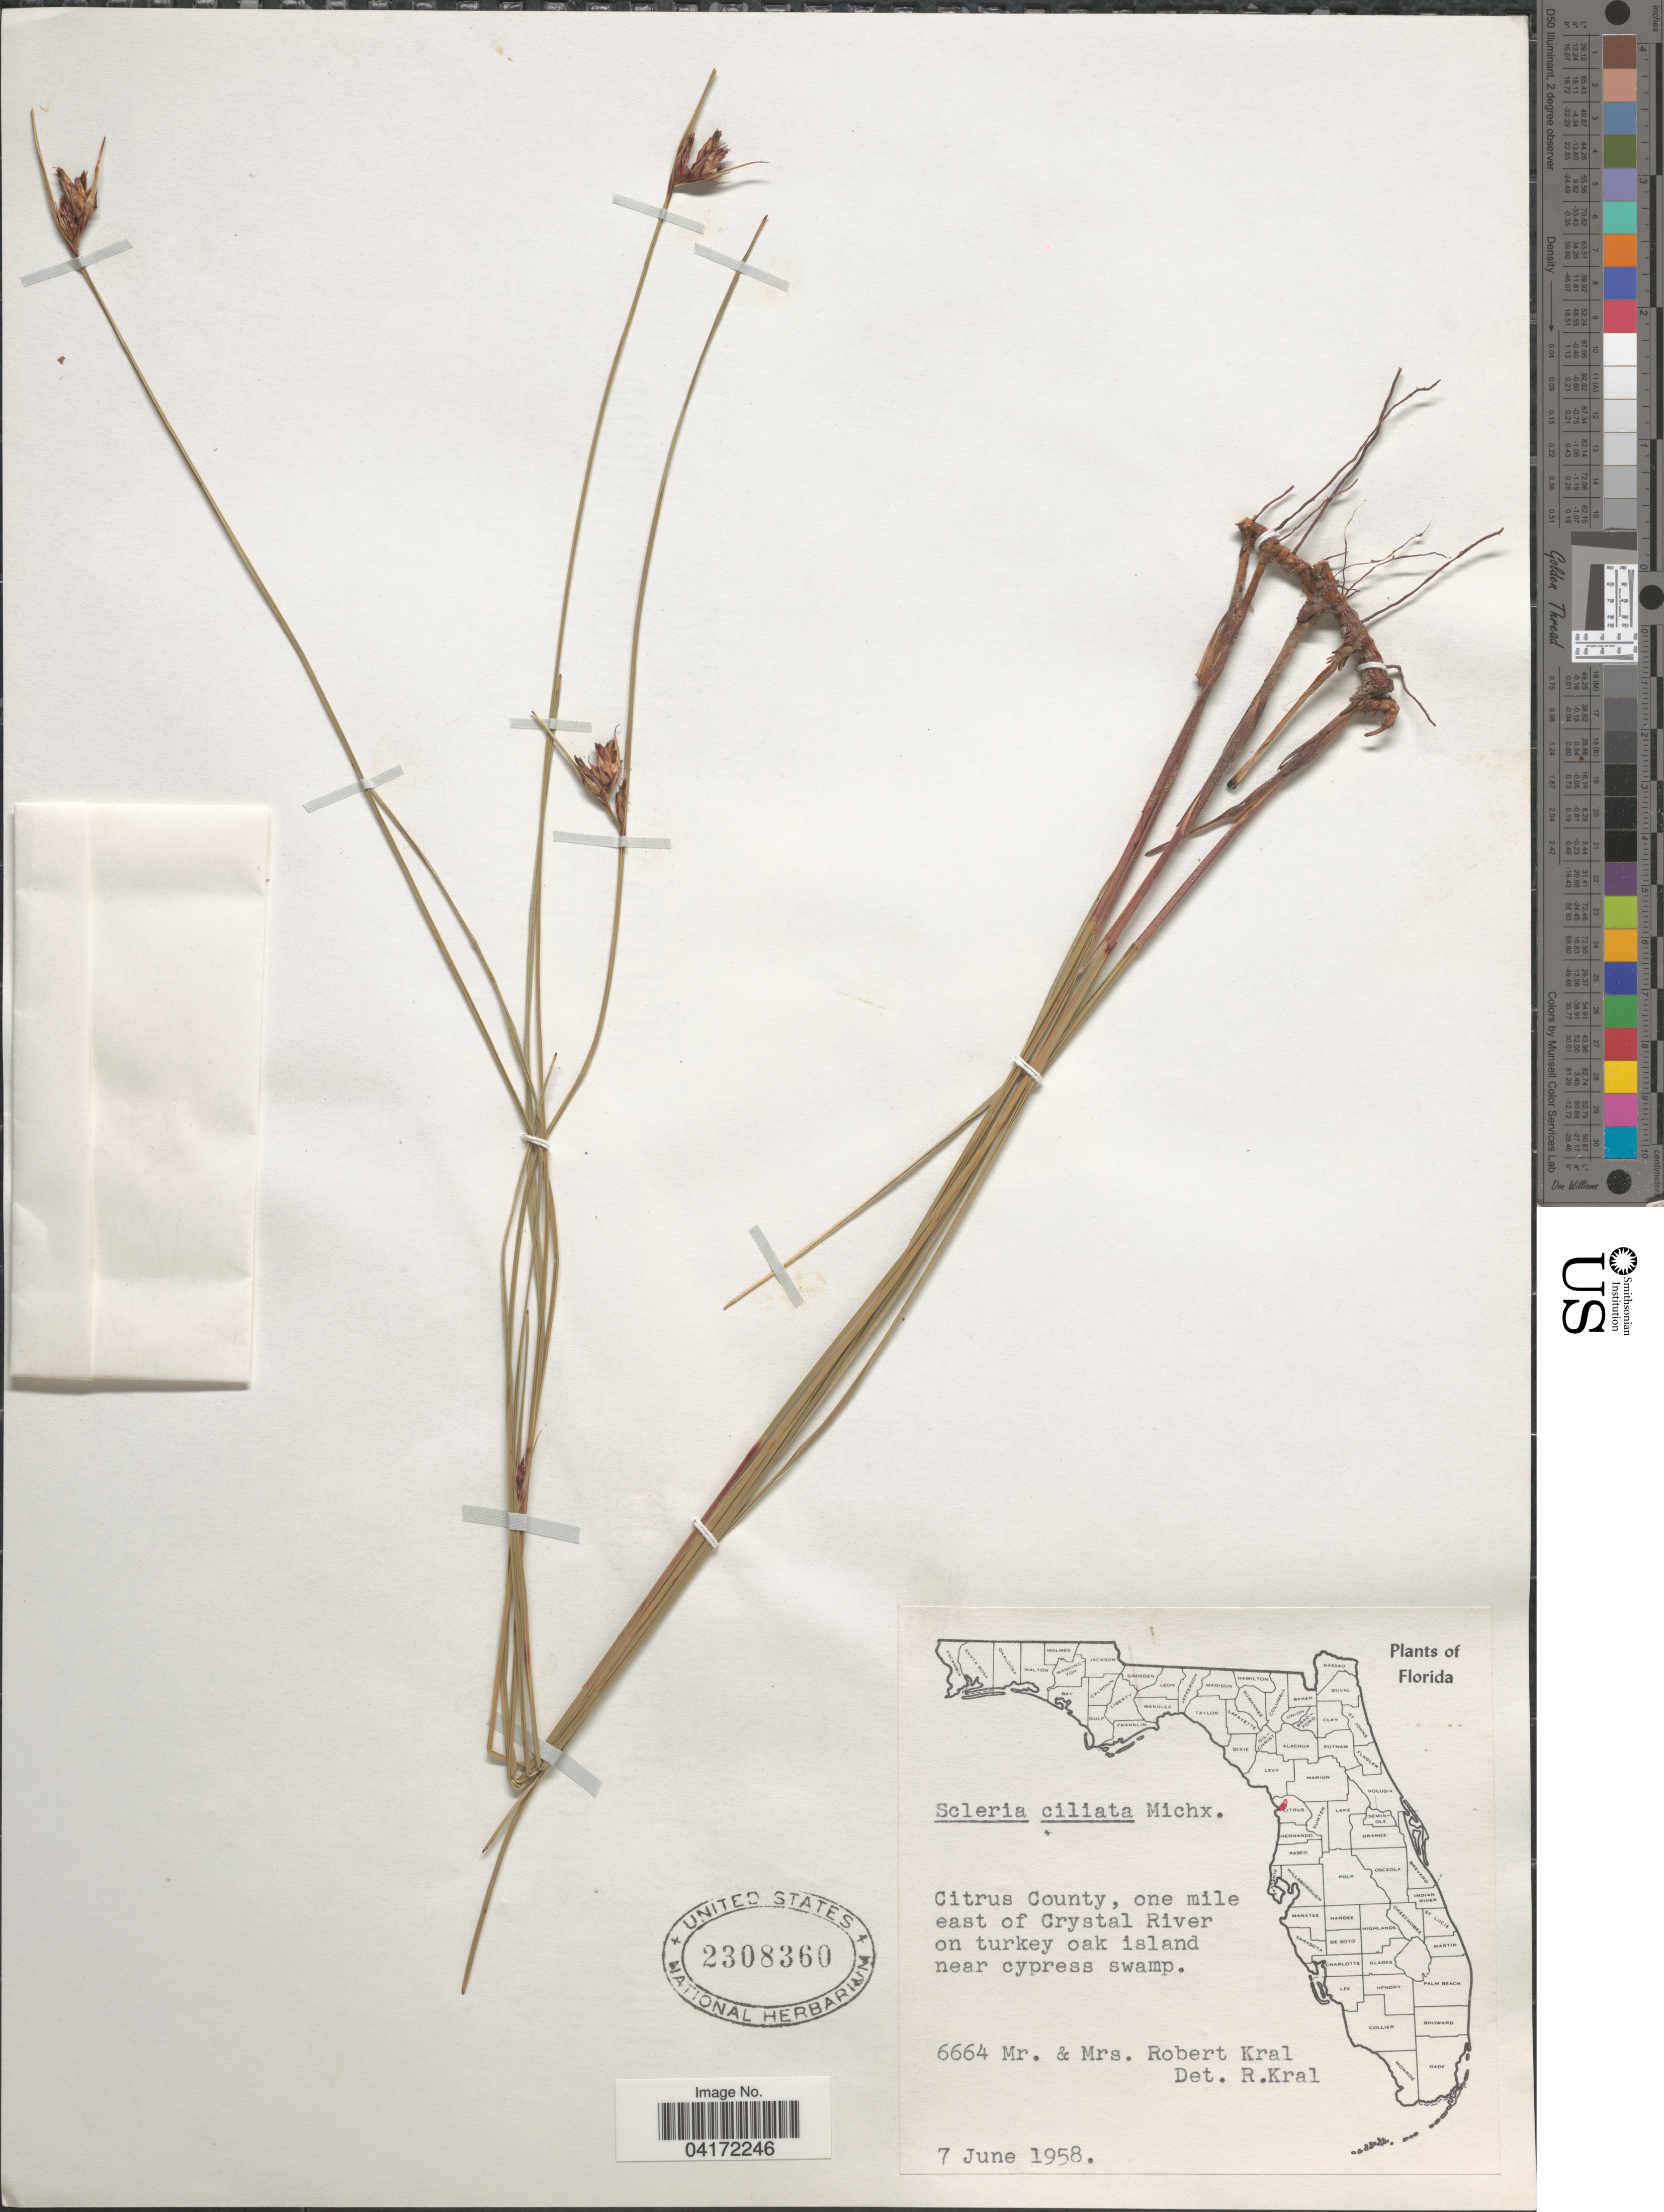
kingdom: Plantae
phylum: Tracheophyta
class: Liliopsida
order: Poales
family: Cyperaceae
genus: Scleria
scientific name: Scleria ciliata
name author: Michx.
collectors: R. Kral & R. Kral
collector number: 6664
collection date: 1958-06-07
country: United States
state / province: Florida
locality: Citrus County, one mile east of Crystal River on turkey oak island near cypress swamp.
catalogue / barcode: US 2308360